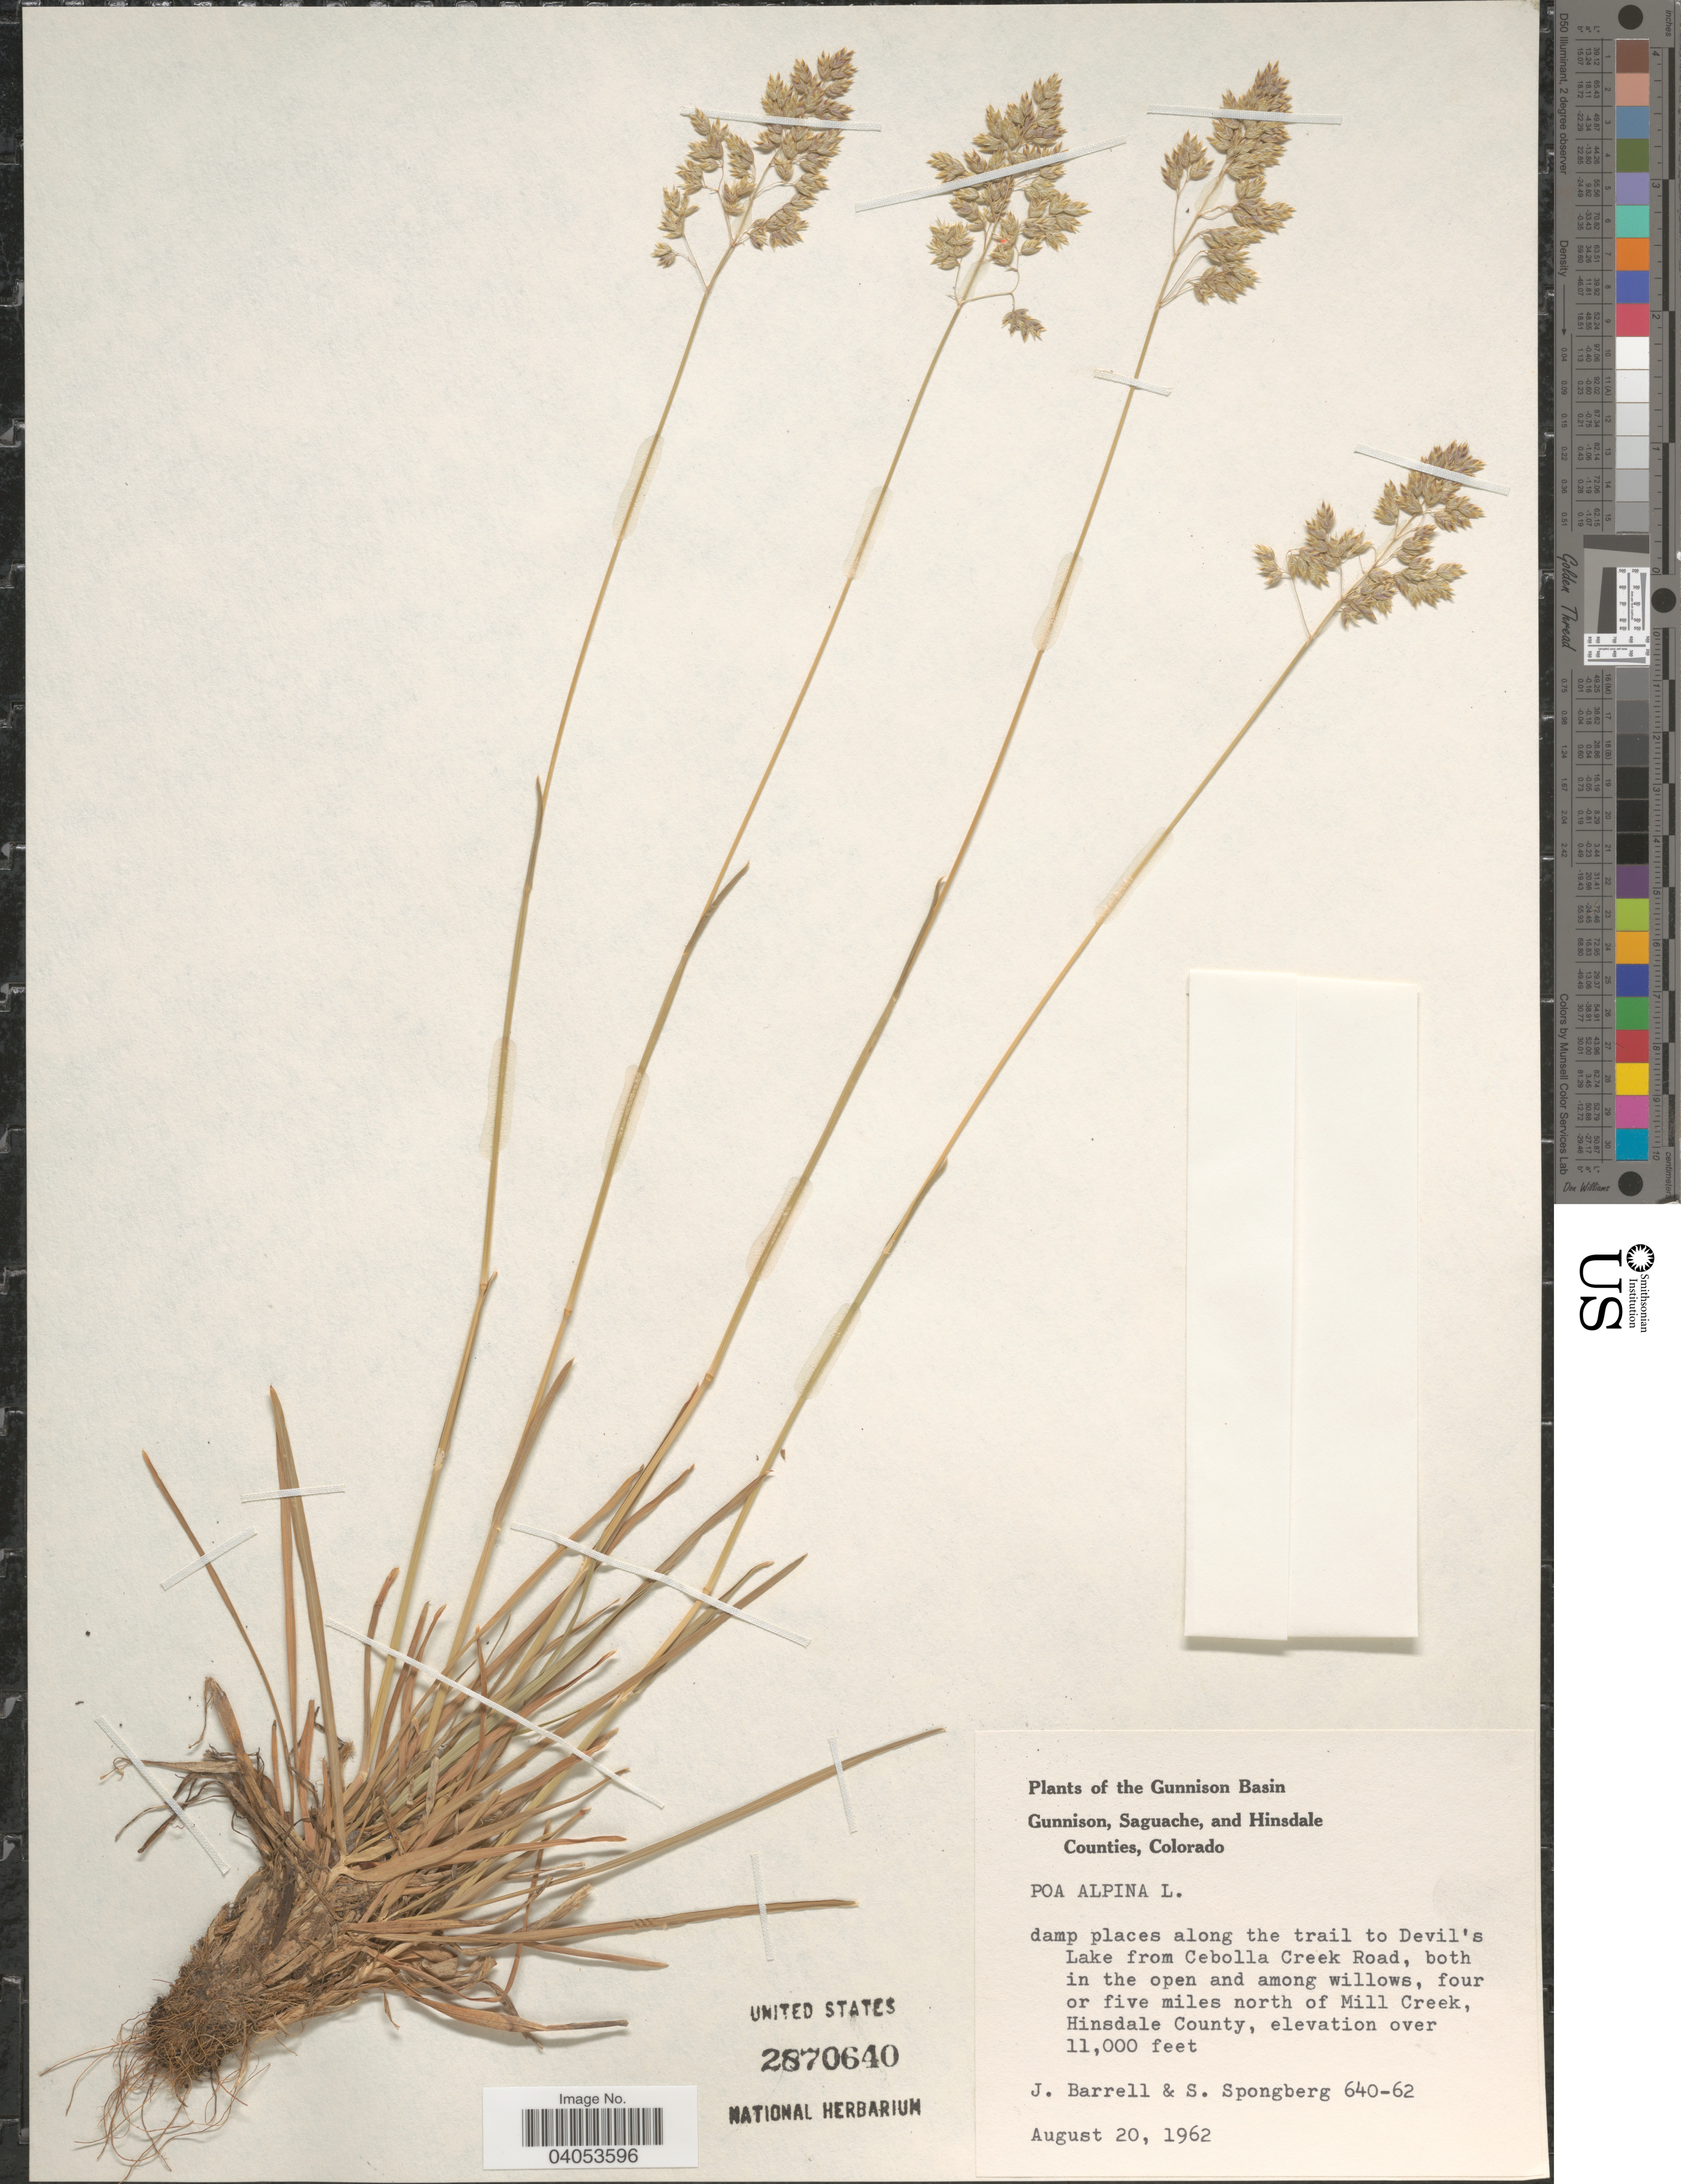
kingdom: Plantae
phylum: Tracheophyta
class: Liliopsida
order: Poales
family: Poaceae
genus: Poa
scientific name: Poa alpina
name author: L.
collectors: J. Barrell & S. A.Spongberg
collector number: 640-62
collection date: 1962-08-20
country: United States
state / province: Colorado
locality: The Gunnison Basin. Along the trail to Devil's Lake from Cebolla Creek Road, four or five miles north of Mill Creek, Hinsdale County.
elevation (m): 3353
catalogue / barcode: US 2870640